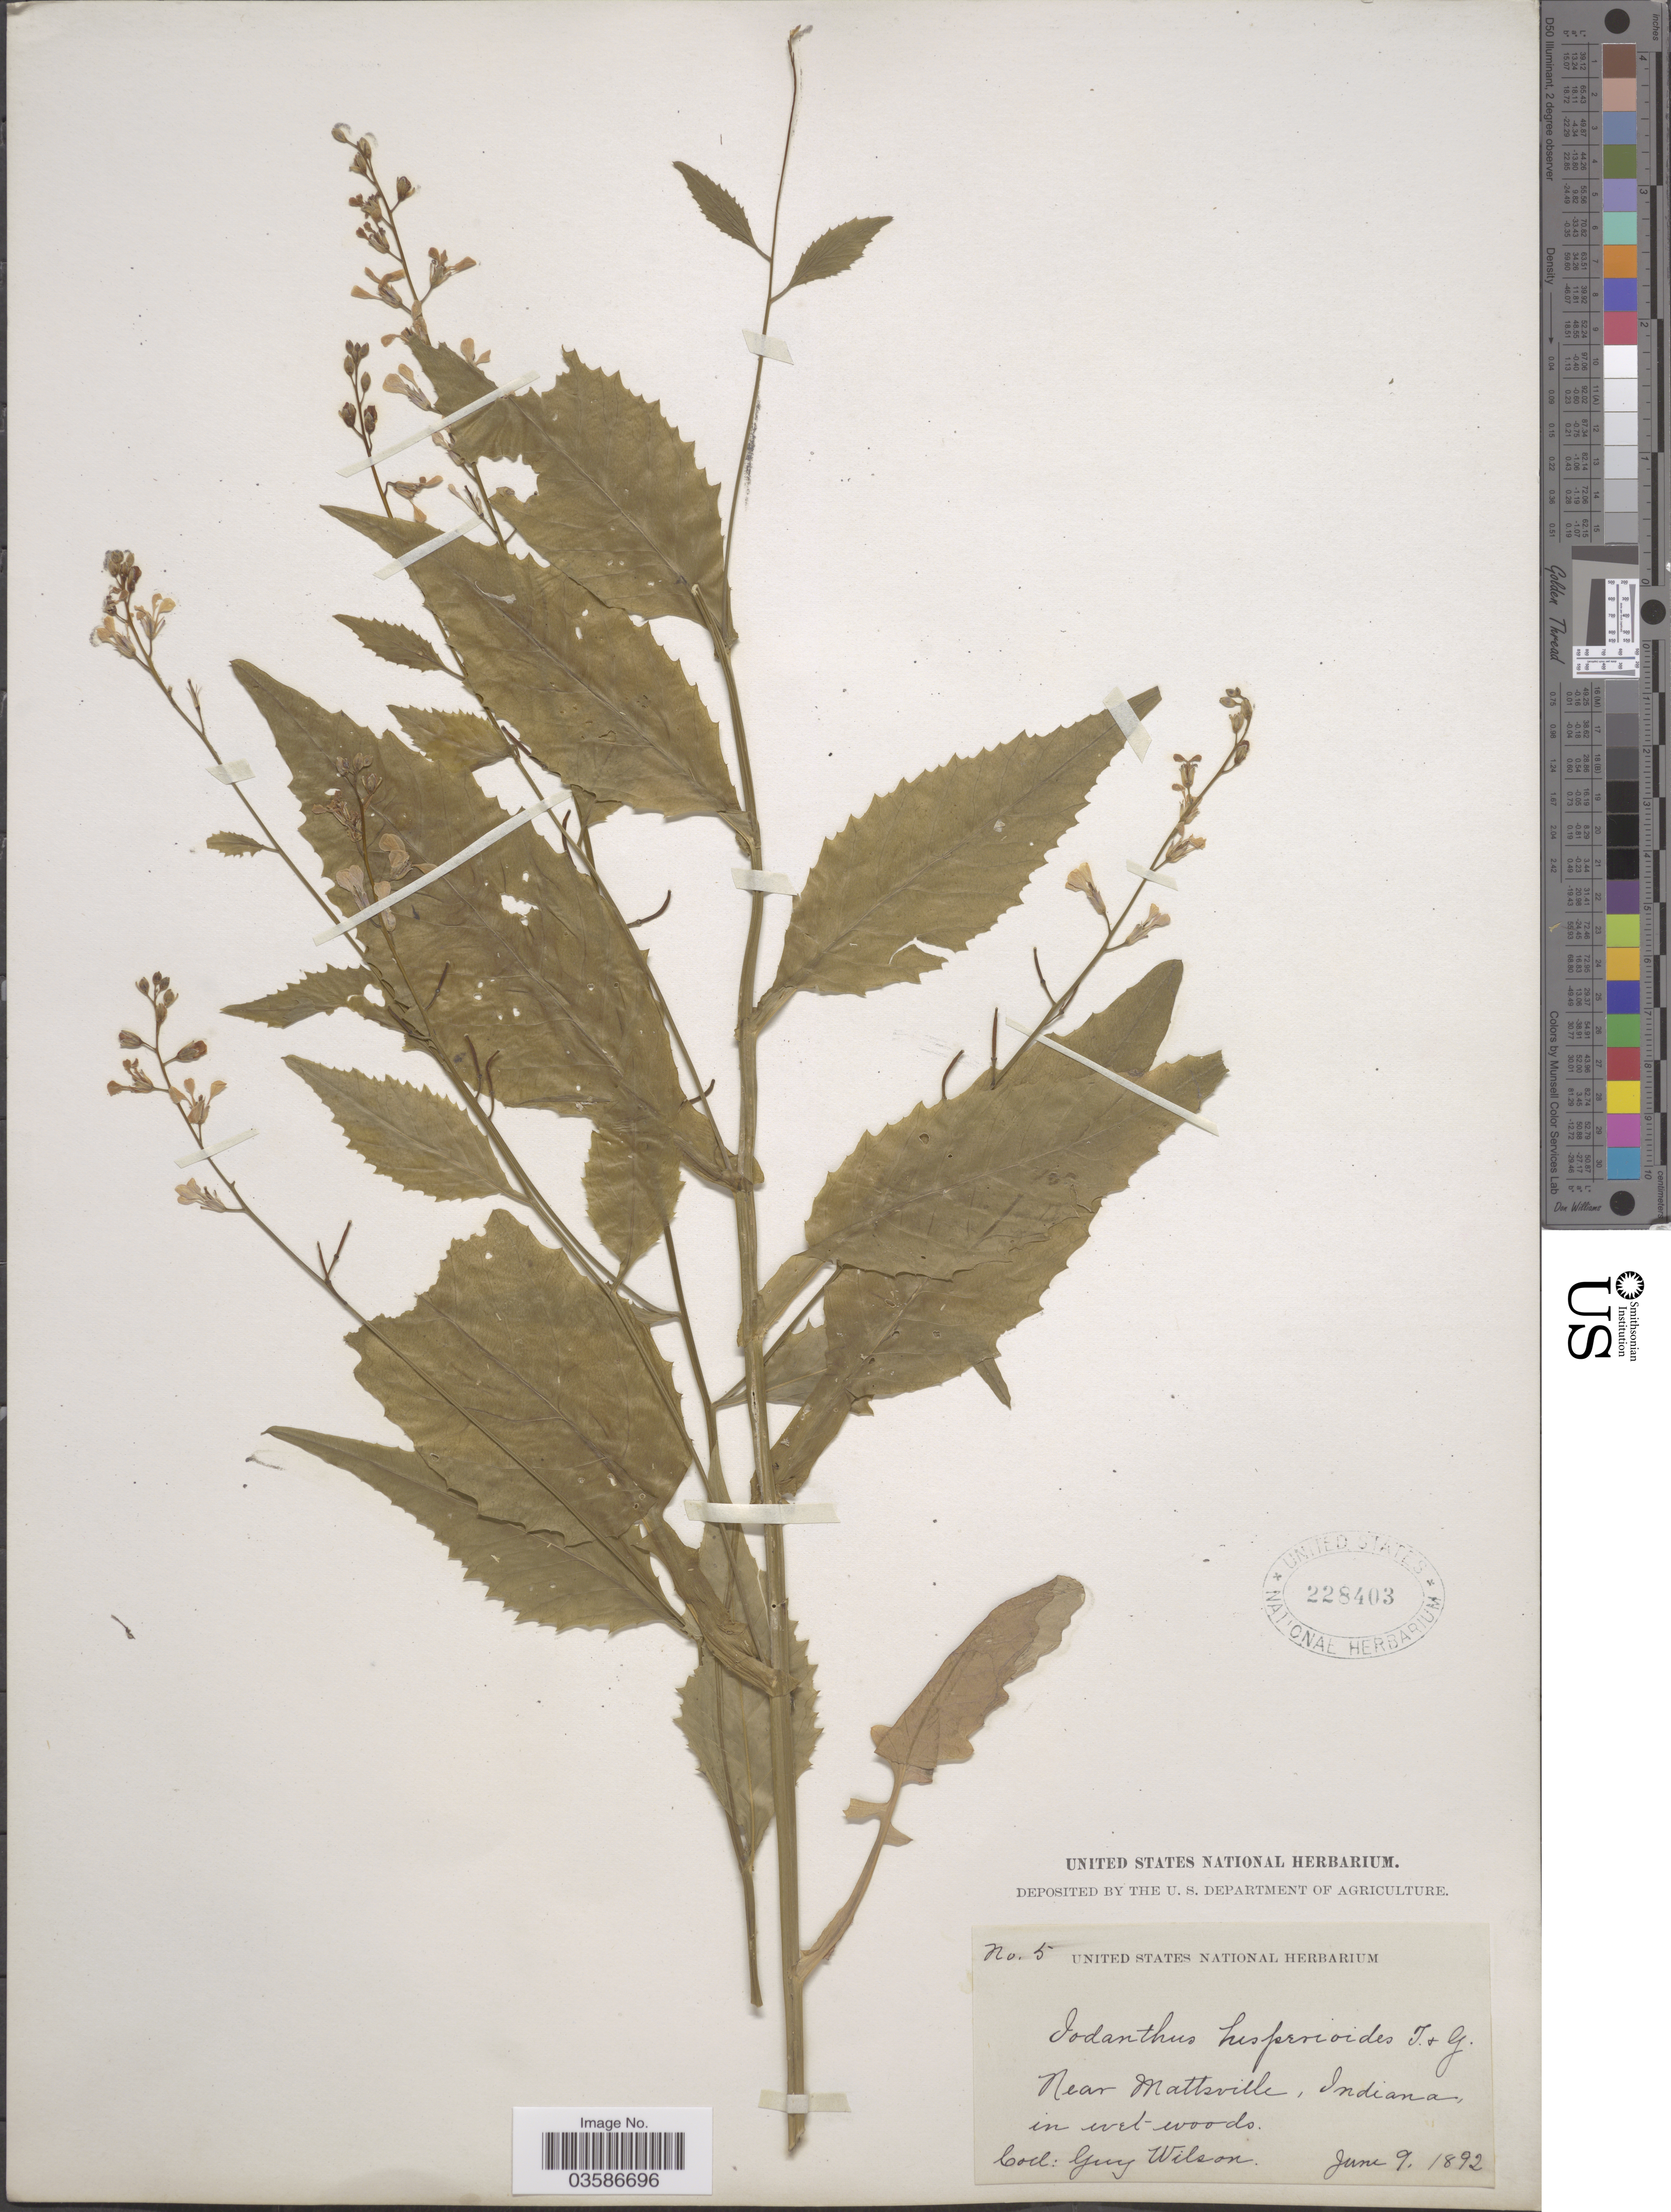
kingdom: Plantae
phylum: Tracheophyta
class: Magnoliopsida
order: Brassicales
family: Brassicaceae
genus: Iodanthus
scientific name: Iodanthus pinnatifidus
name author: (Michx.) Steud.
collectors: G. Wilson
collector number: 5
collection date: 1892-06-09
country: United States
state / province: Indiana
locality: Near Mattsville.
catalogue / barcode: US 228403